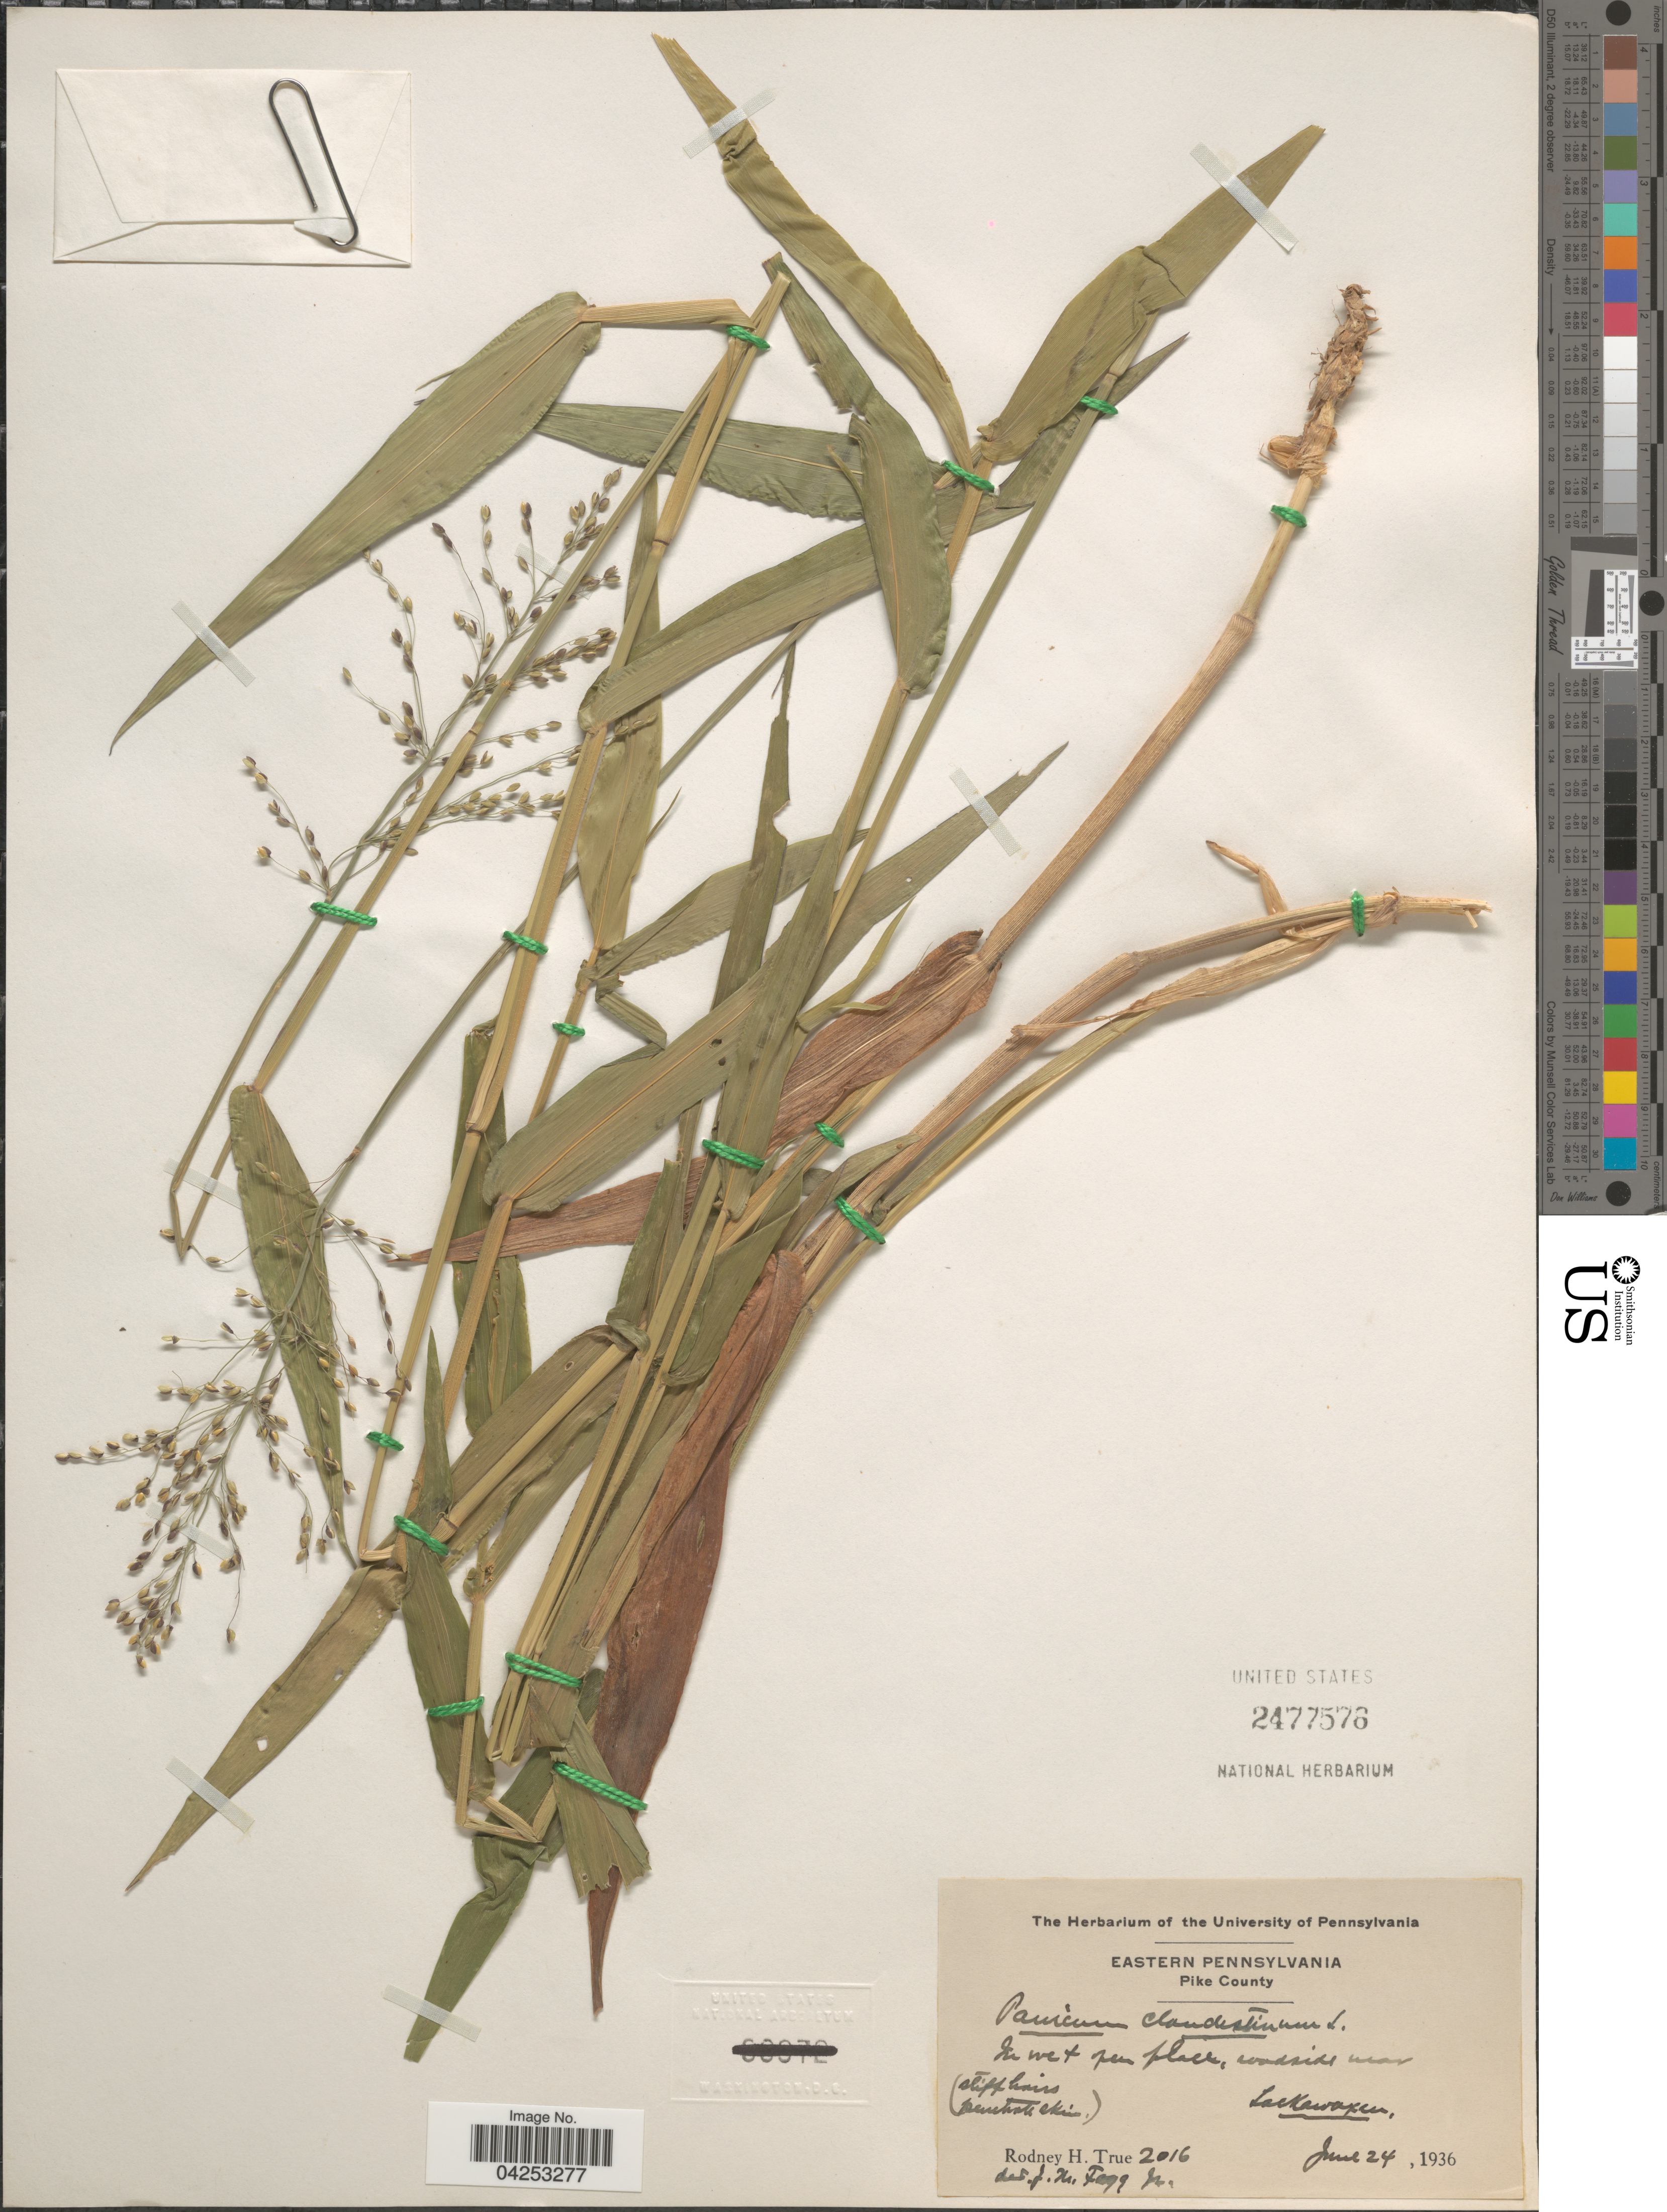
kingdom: Plantae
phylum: Tracheophyta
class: Liliopsida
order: Poales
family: Poaceae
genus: Dichanthelium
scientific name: Dichanthelium clandestinum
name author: (L.) Gould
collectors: R. H. True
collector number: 2016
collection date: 1936-06-24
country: United States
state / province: Pennsylvania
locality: Eastern Pennsylvania. Pike County. Roadsides near Lackawaxen.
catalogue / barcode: US 2477576